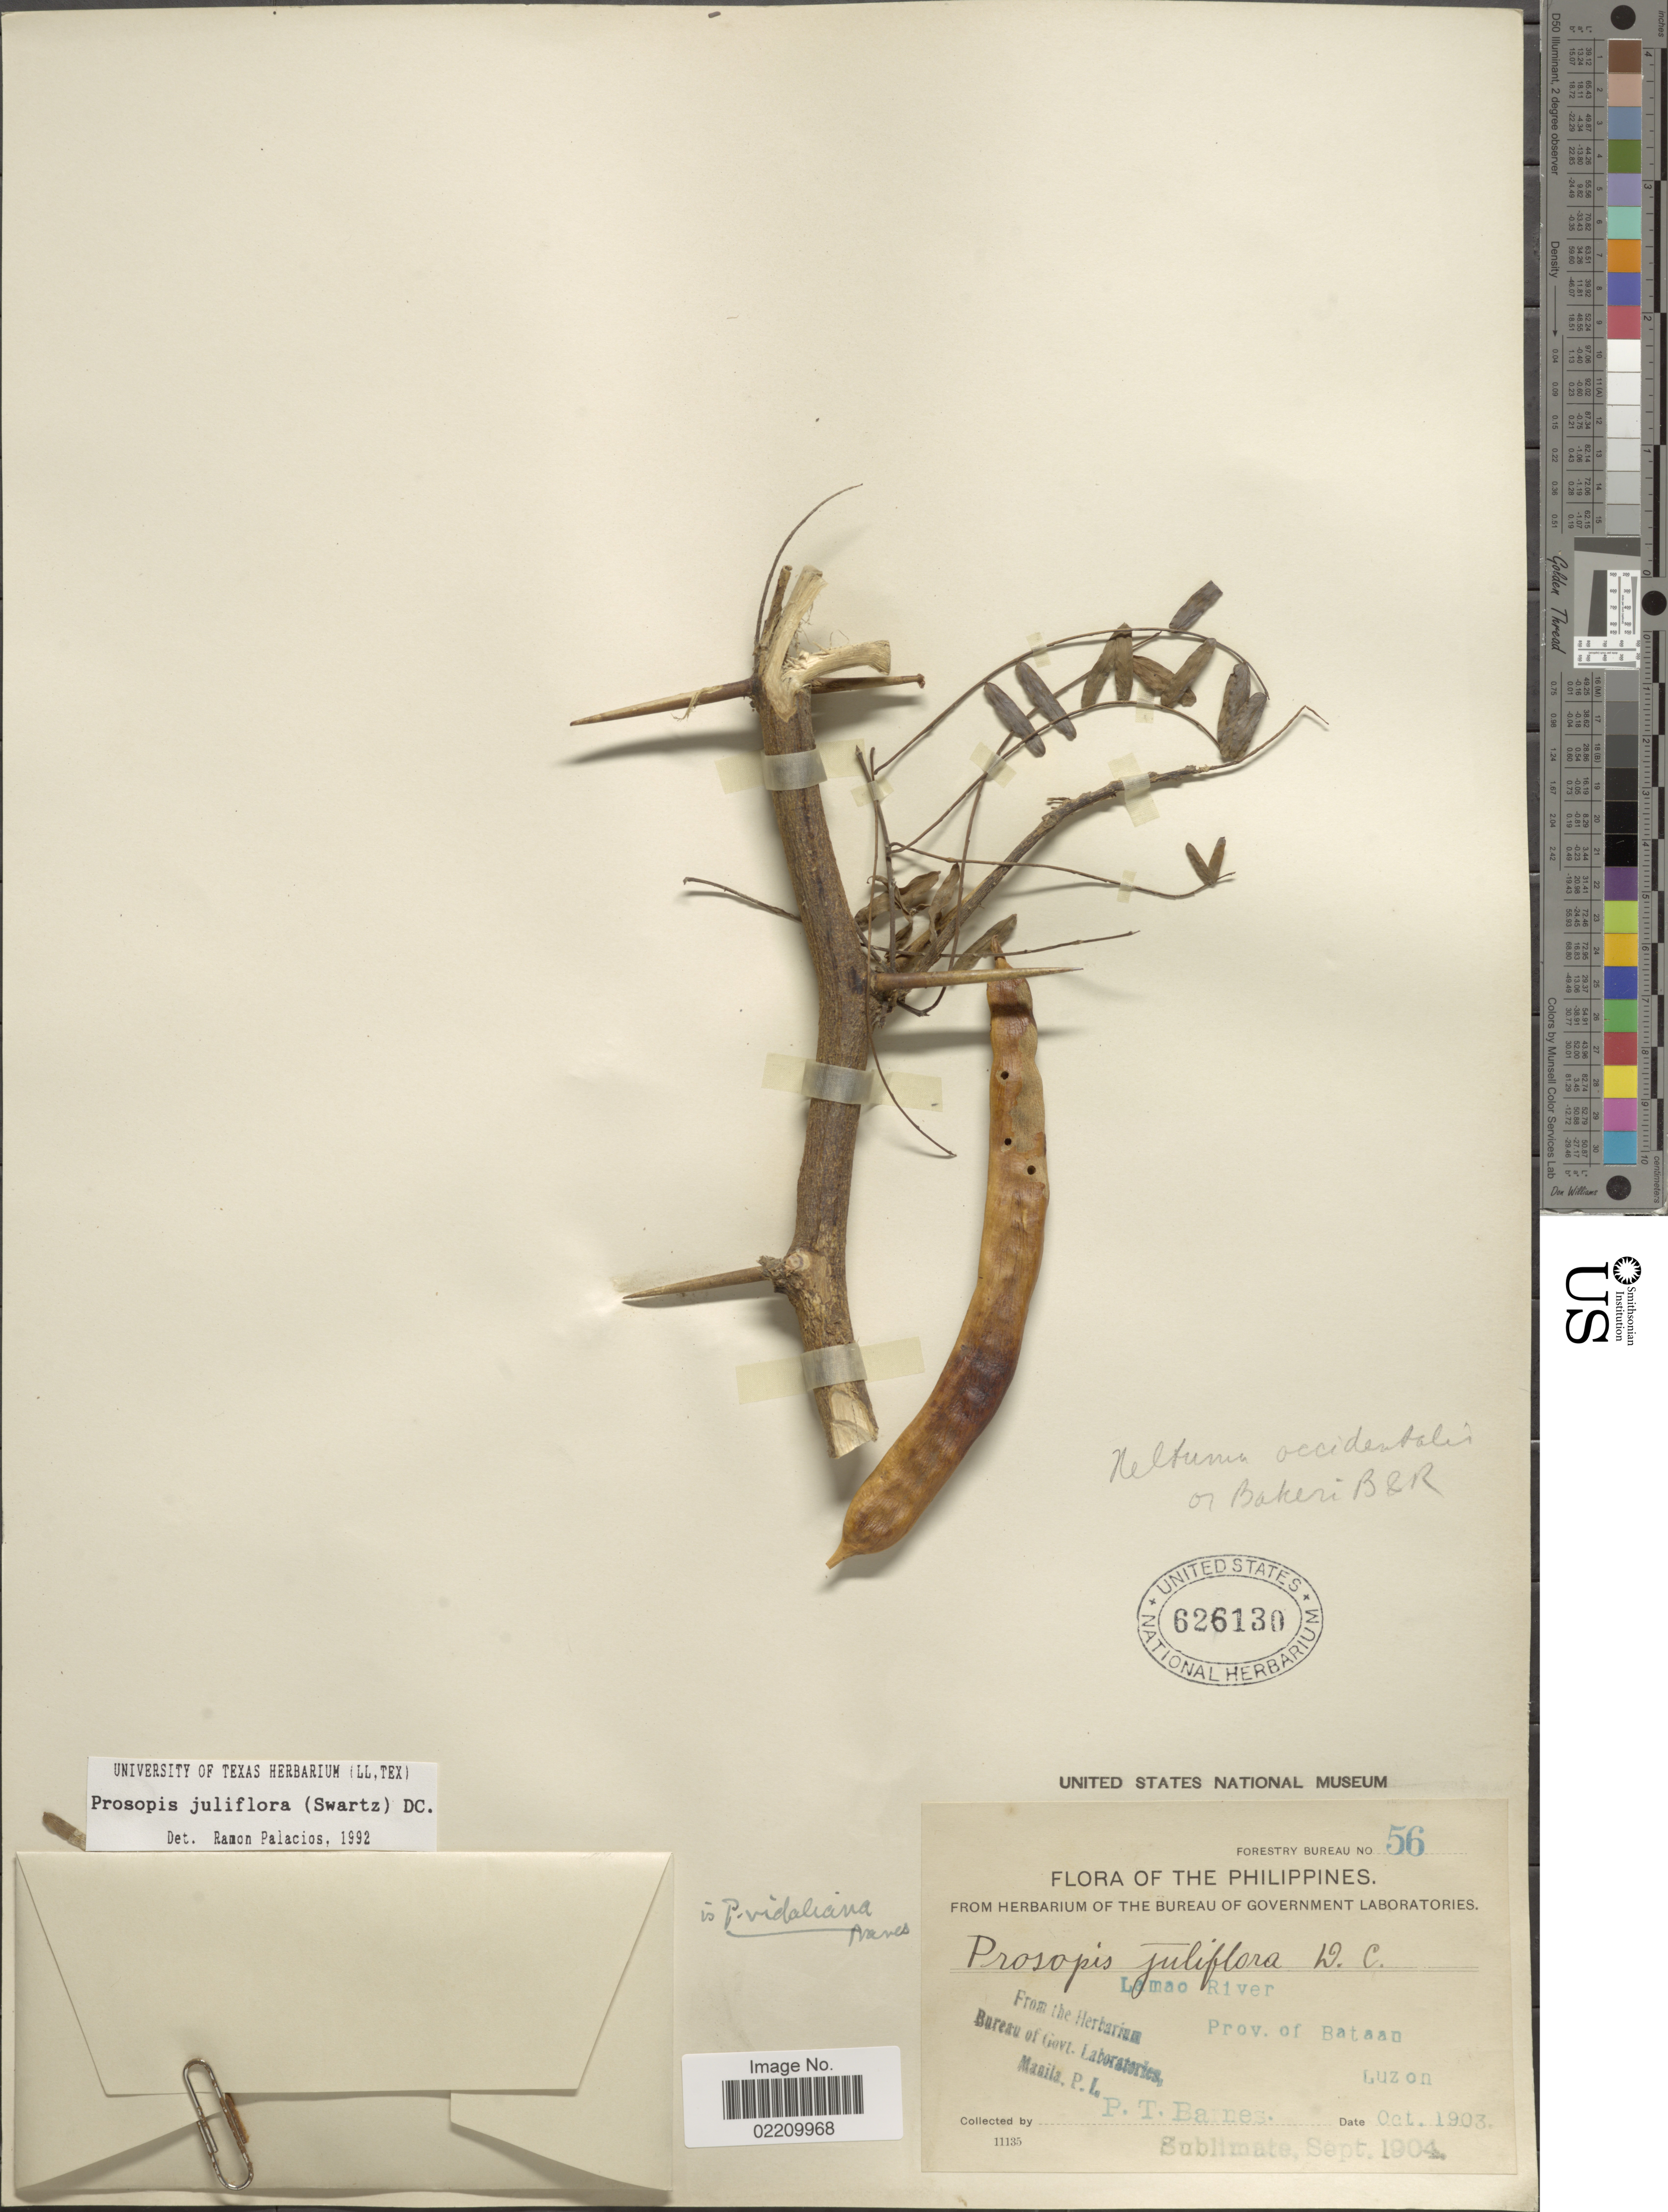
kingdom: Plantae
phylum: Tracheophyta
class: Magnoliopsida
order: Fabales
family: Fabaceae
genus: Neltuma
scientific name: Neltuma juliflora var. juliflora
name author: (Sw.) Raf.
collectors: P. Barnes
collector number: Forestry Bureau 56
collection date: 1903-10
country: Philippines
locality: Lamao River, Prov. of Bataan, Luzon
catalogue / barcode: US 626130